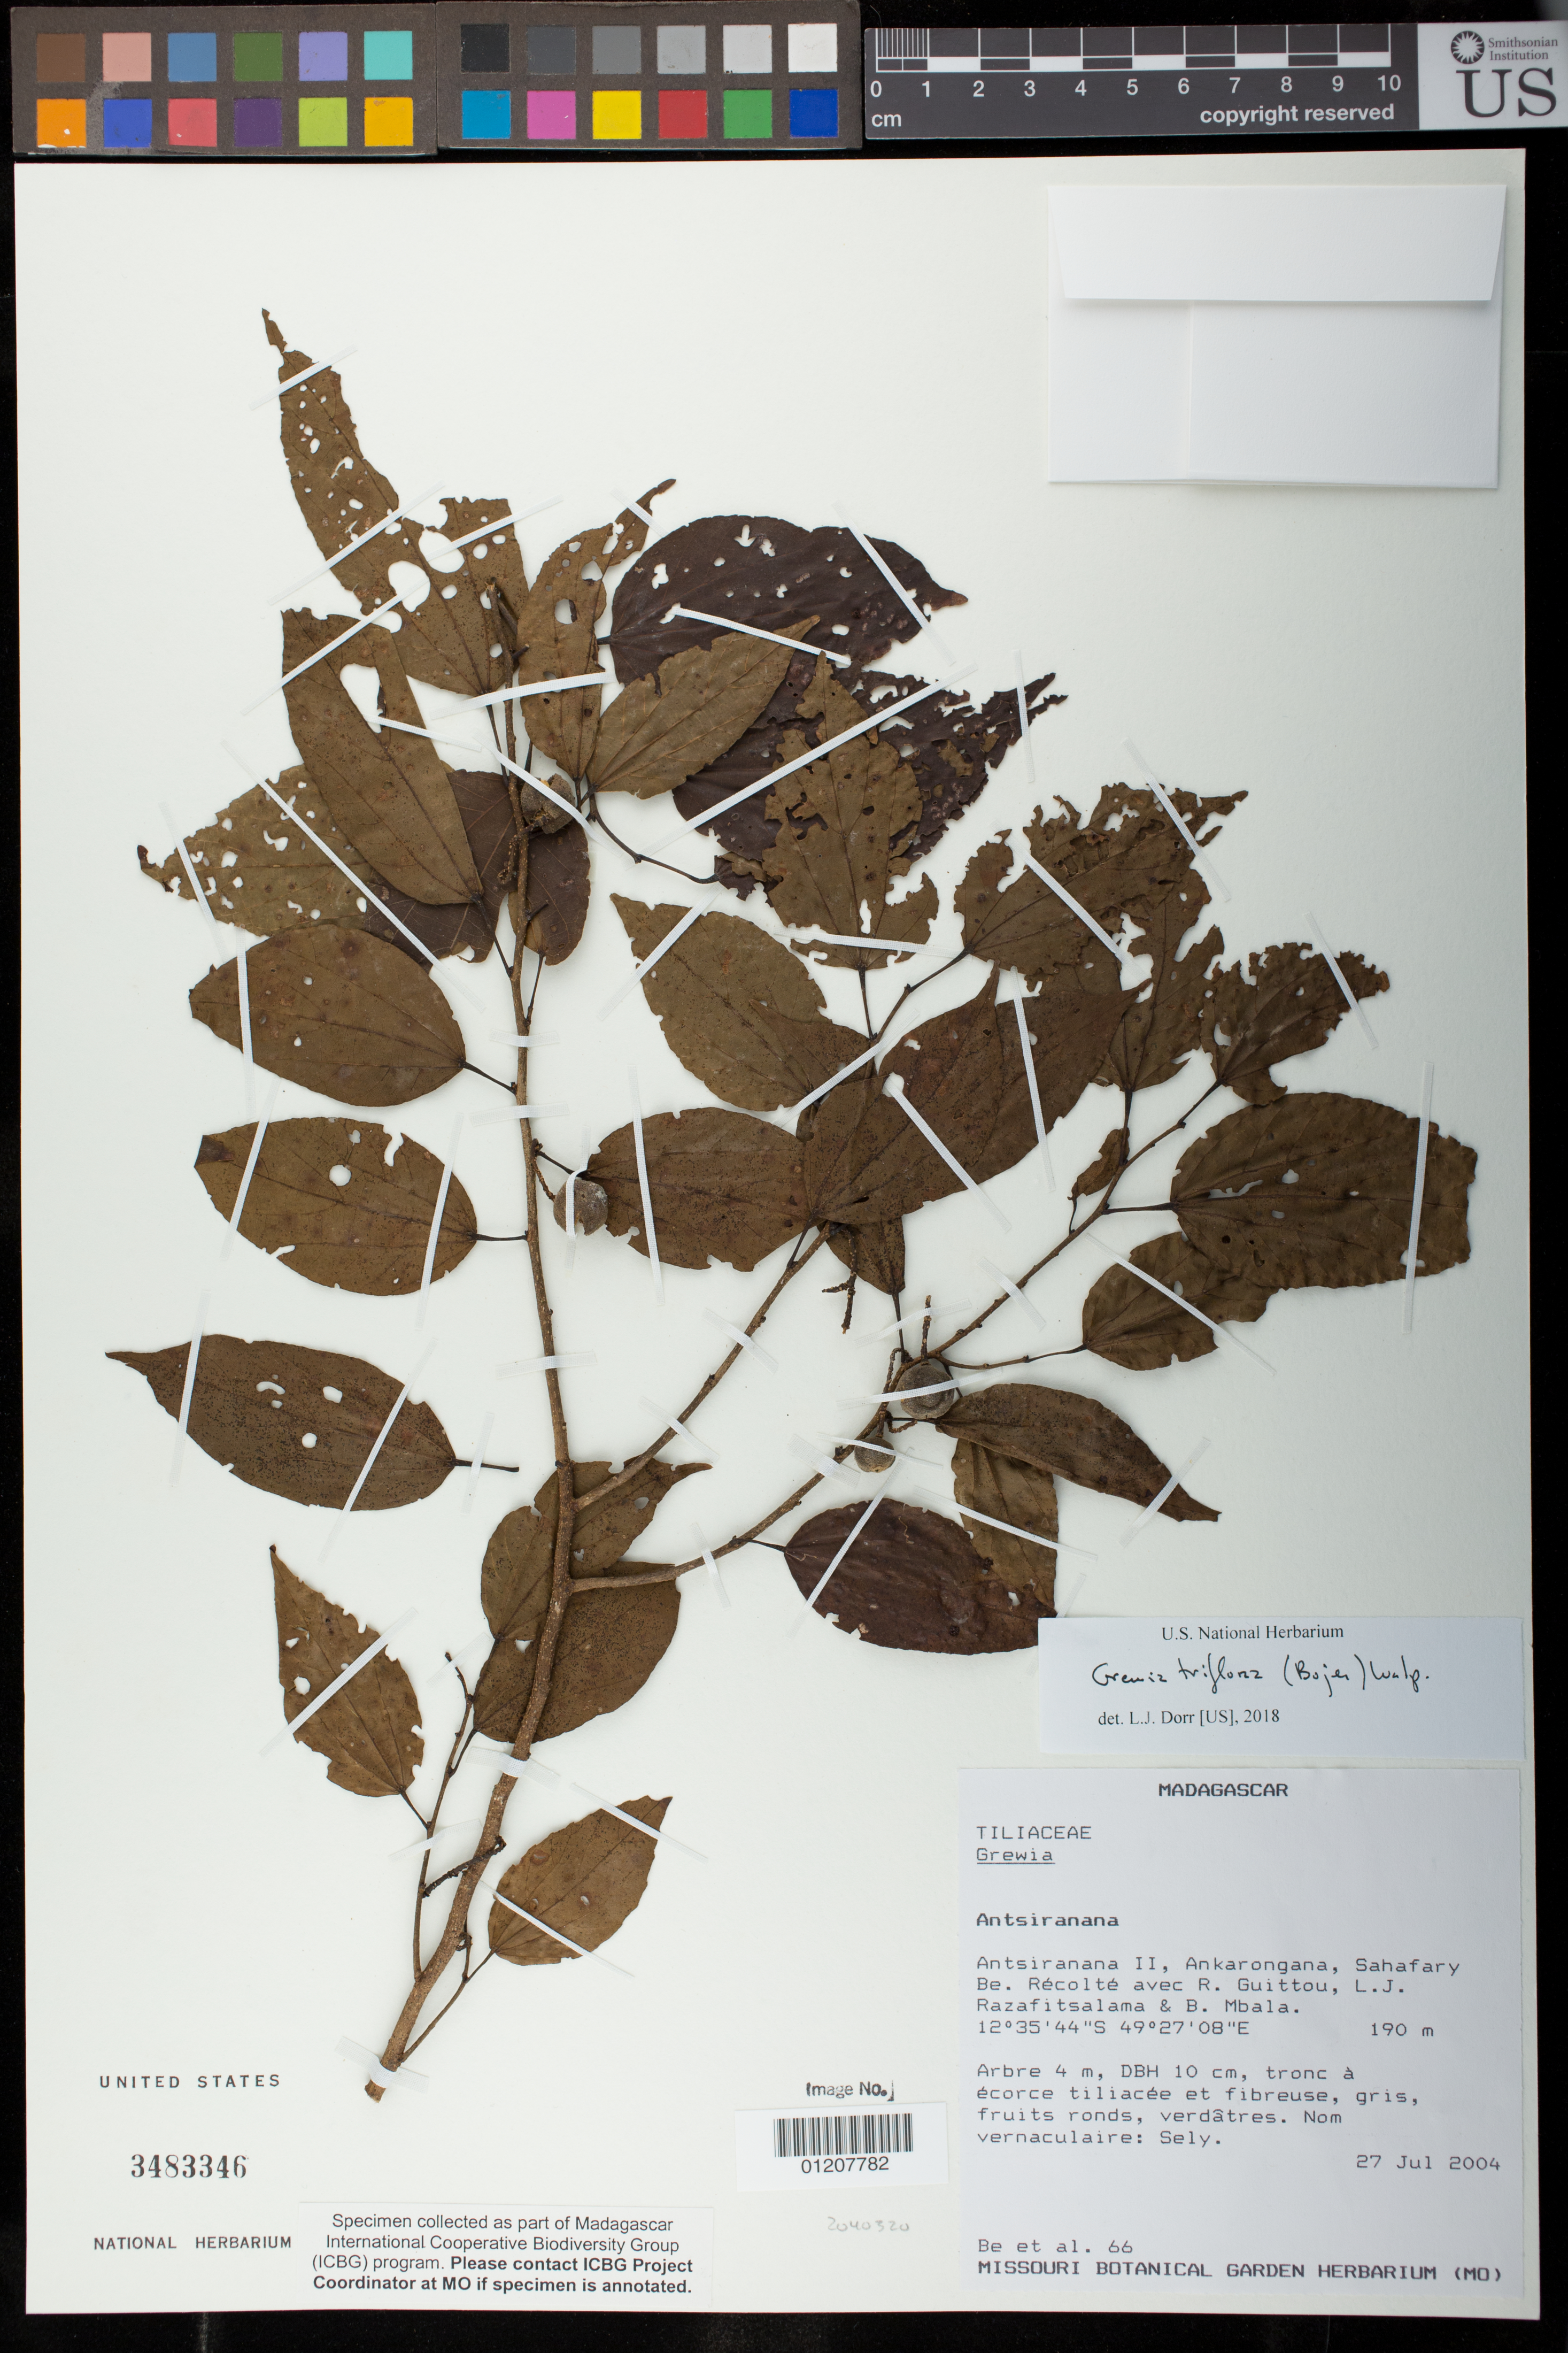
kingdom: Plantae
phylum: Tracheophyta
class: Magnoliopsida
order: Malvales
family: Malvaceae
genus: Grewia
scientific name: Grewia triflora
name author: (Bojer) Walp.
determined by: Dorr, L. J., (BOT), Smithsonian Institution - National Museum of Natural History (UNITED STATES)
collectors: J. Be, R. Guittou, L. J. Razafitsalama & Mbala, --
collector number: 66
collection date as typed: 27 Jul 2004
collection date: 2004-07-27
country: Madagascar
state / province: Diana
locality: Antsiranana. Antsiranana II, Ankarongana, Sahafary Be.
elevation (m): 190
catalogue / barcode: US 3483346